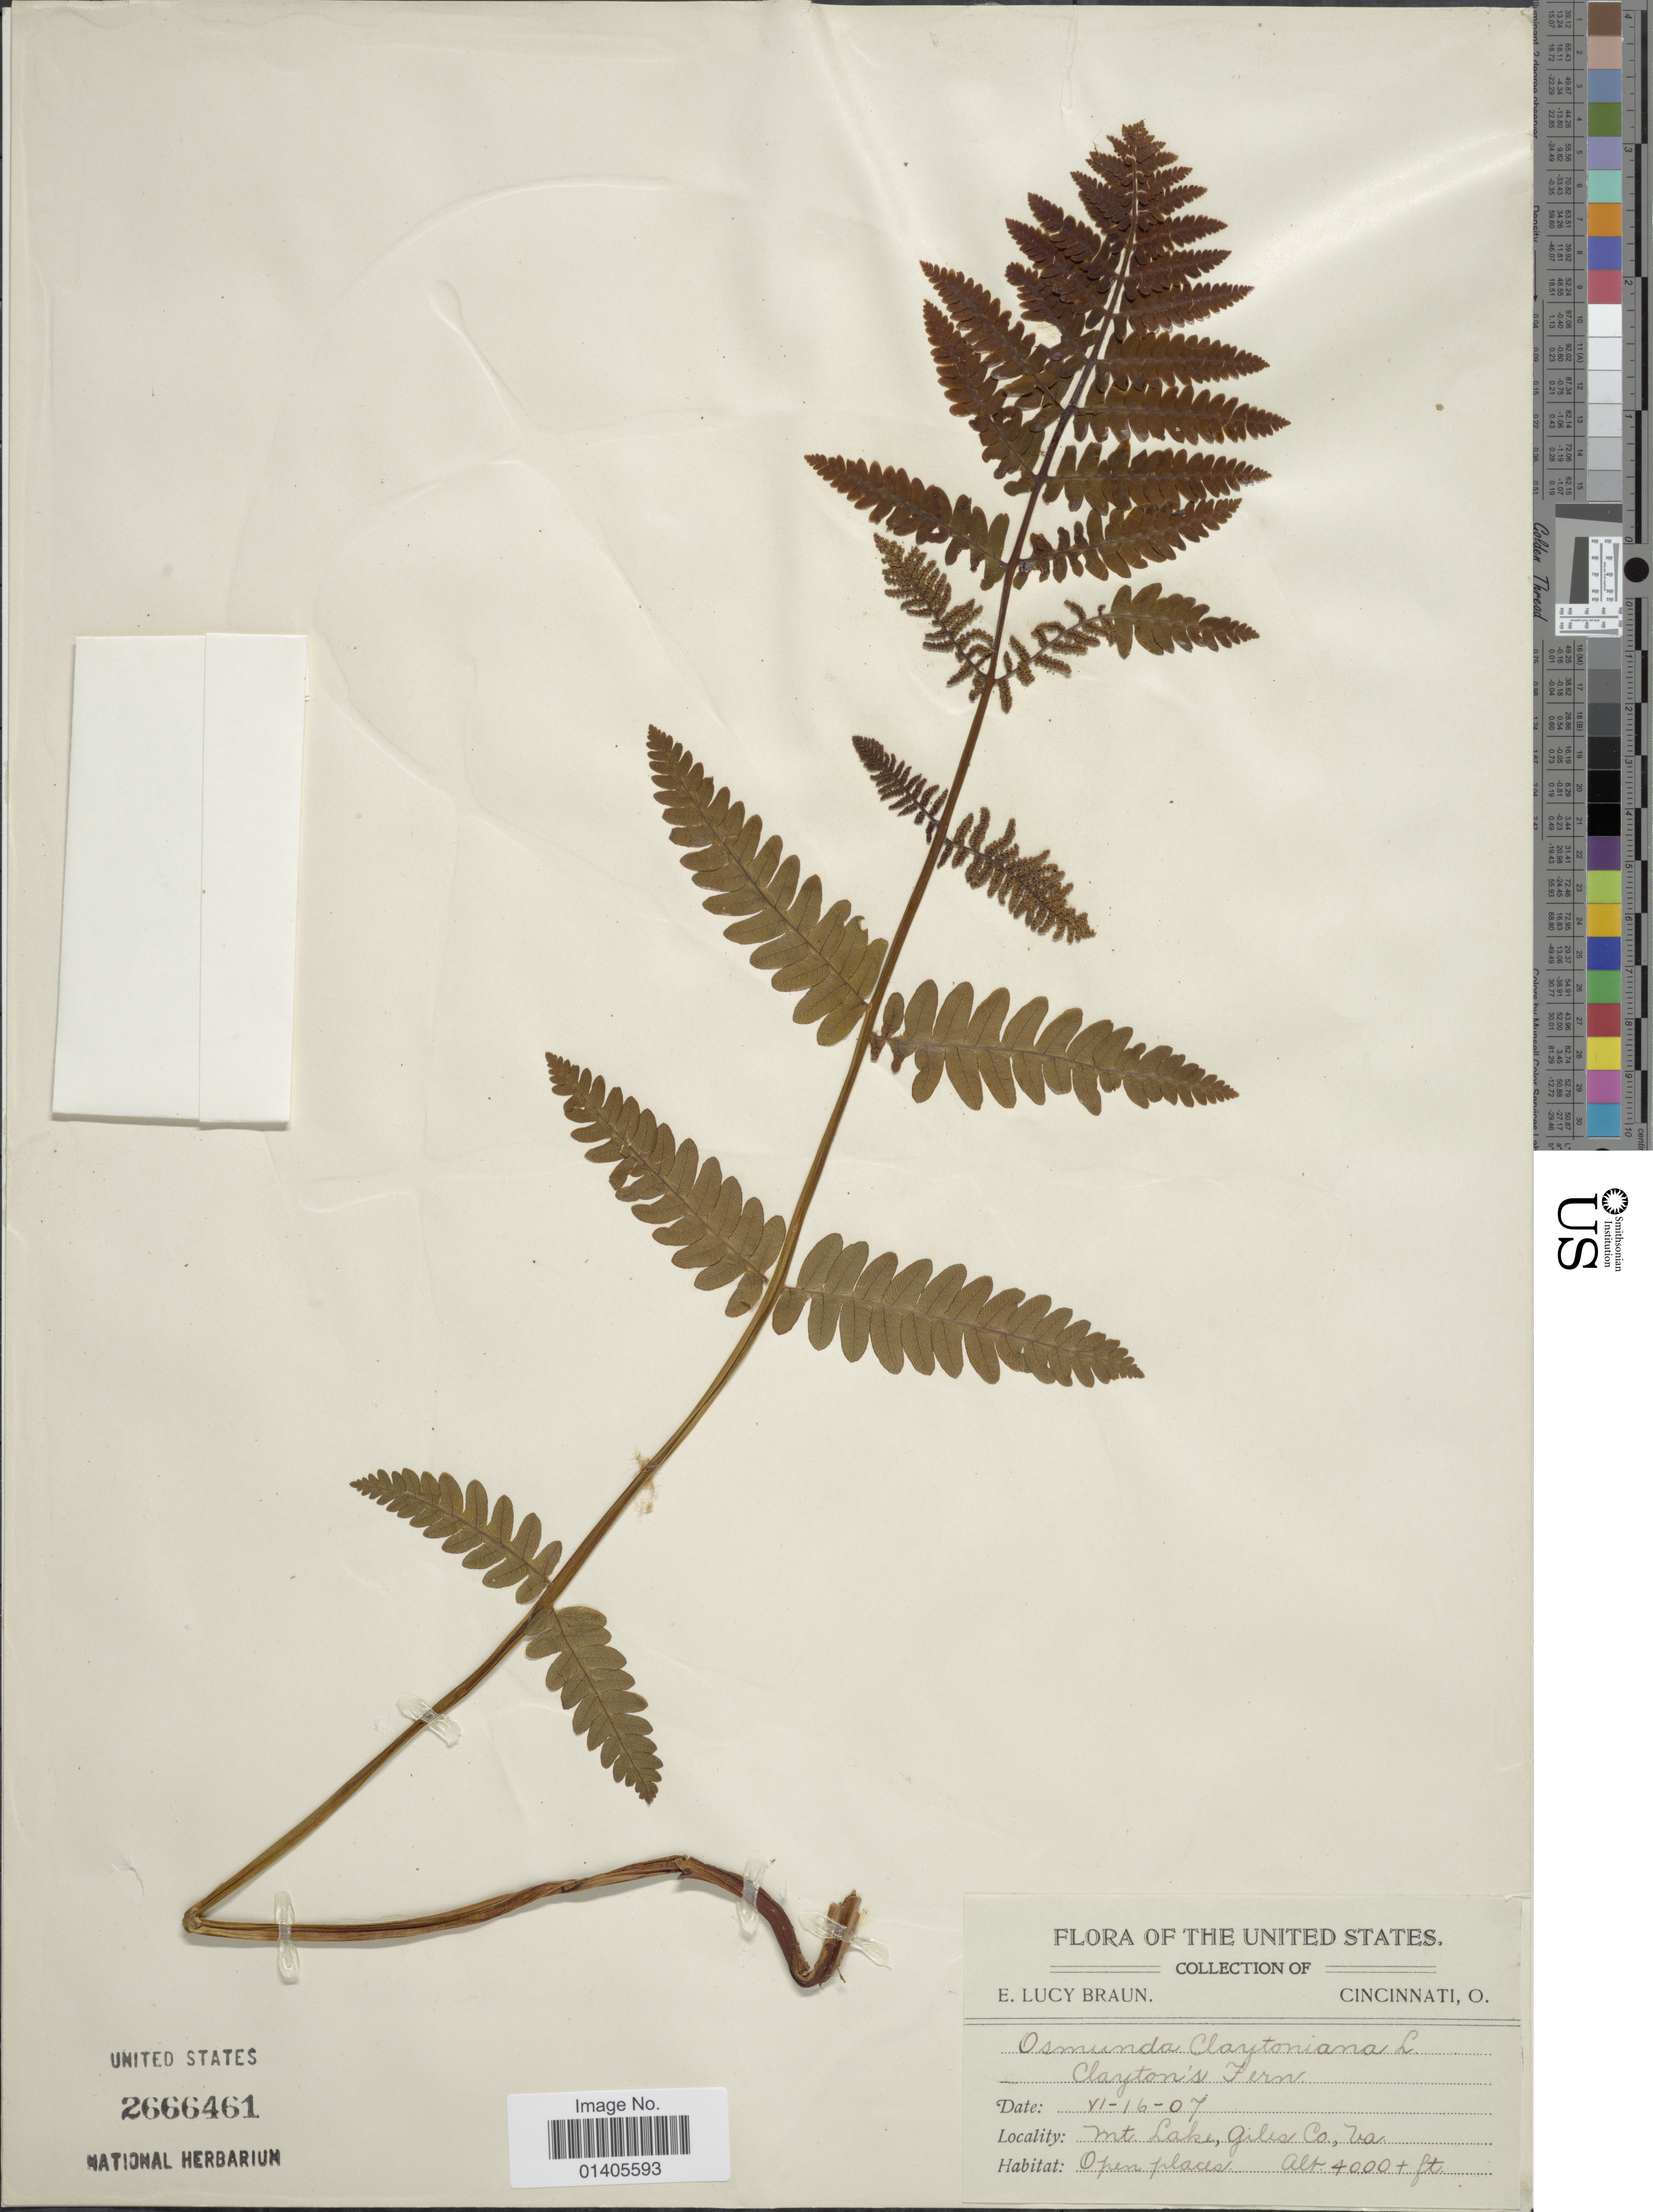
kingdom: Plantae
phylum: Tracheophyta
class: Polypodiopsida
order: Osmundales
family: Osmundaceae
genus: Osmunda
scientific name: Osmunda claytoniana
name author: (L.) Tagawa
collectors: E. L. Braun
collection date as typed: Transcribed d/m/y: 16/6/7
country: United States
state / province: Virginia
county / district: Giles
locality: Mt Lake, Giles Co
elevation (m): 1219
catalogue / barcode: US 2666461